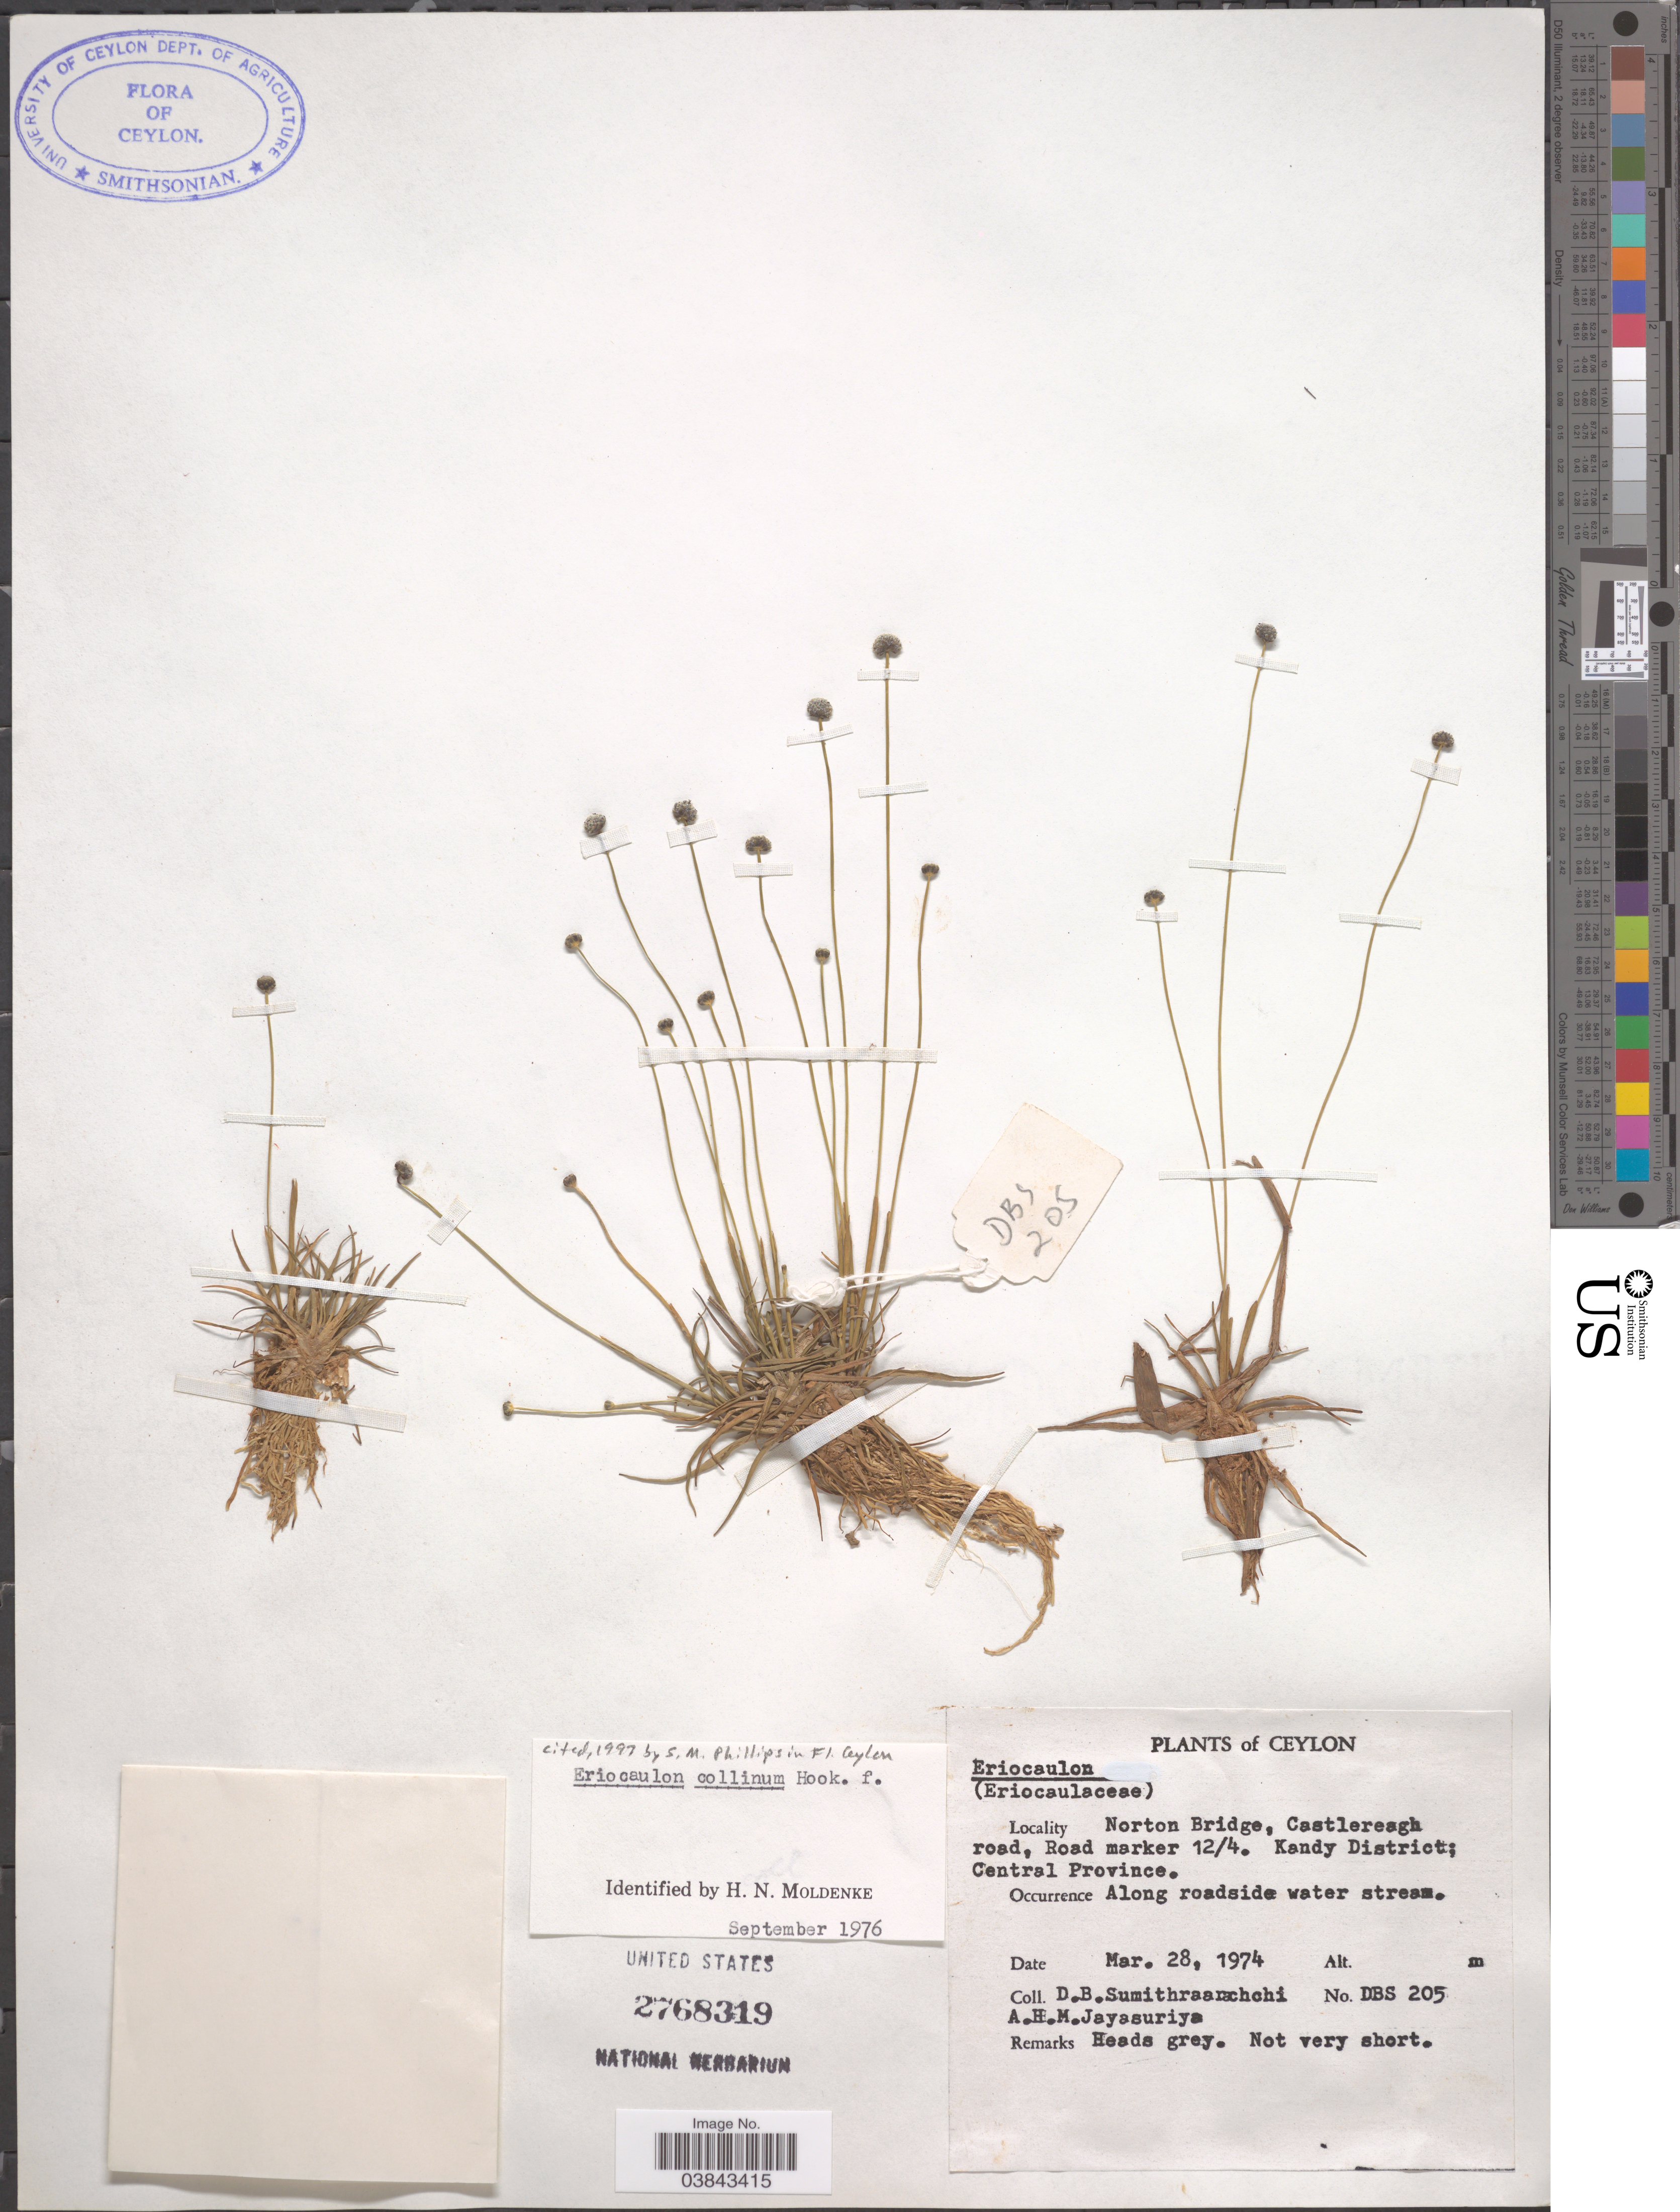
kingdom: Plantae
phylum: Tracheophyta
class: Liliopsida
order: Poales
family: Eriocaulaceae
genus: Eriocaulon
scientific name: Eriocaulon collinum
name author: Hook. f.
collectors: D. B. Sumithraarachchi & A. H. Jayasuriya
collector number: DBS 205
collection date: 1974-03-28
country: Sri Lanka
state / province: Central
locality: Ceylon. Norton Bridge, Castlereagh road, Road marker 12/4. Kandy District; Central Province.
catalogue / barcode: US 2768319